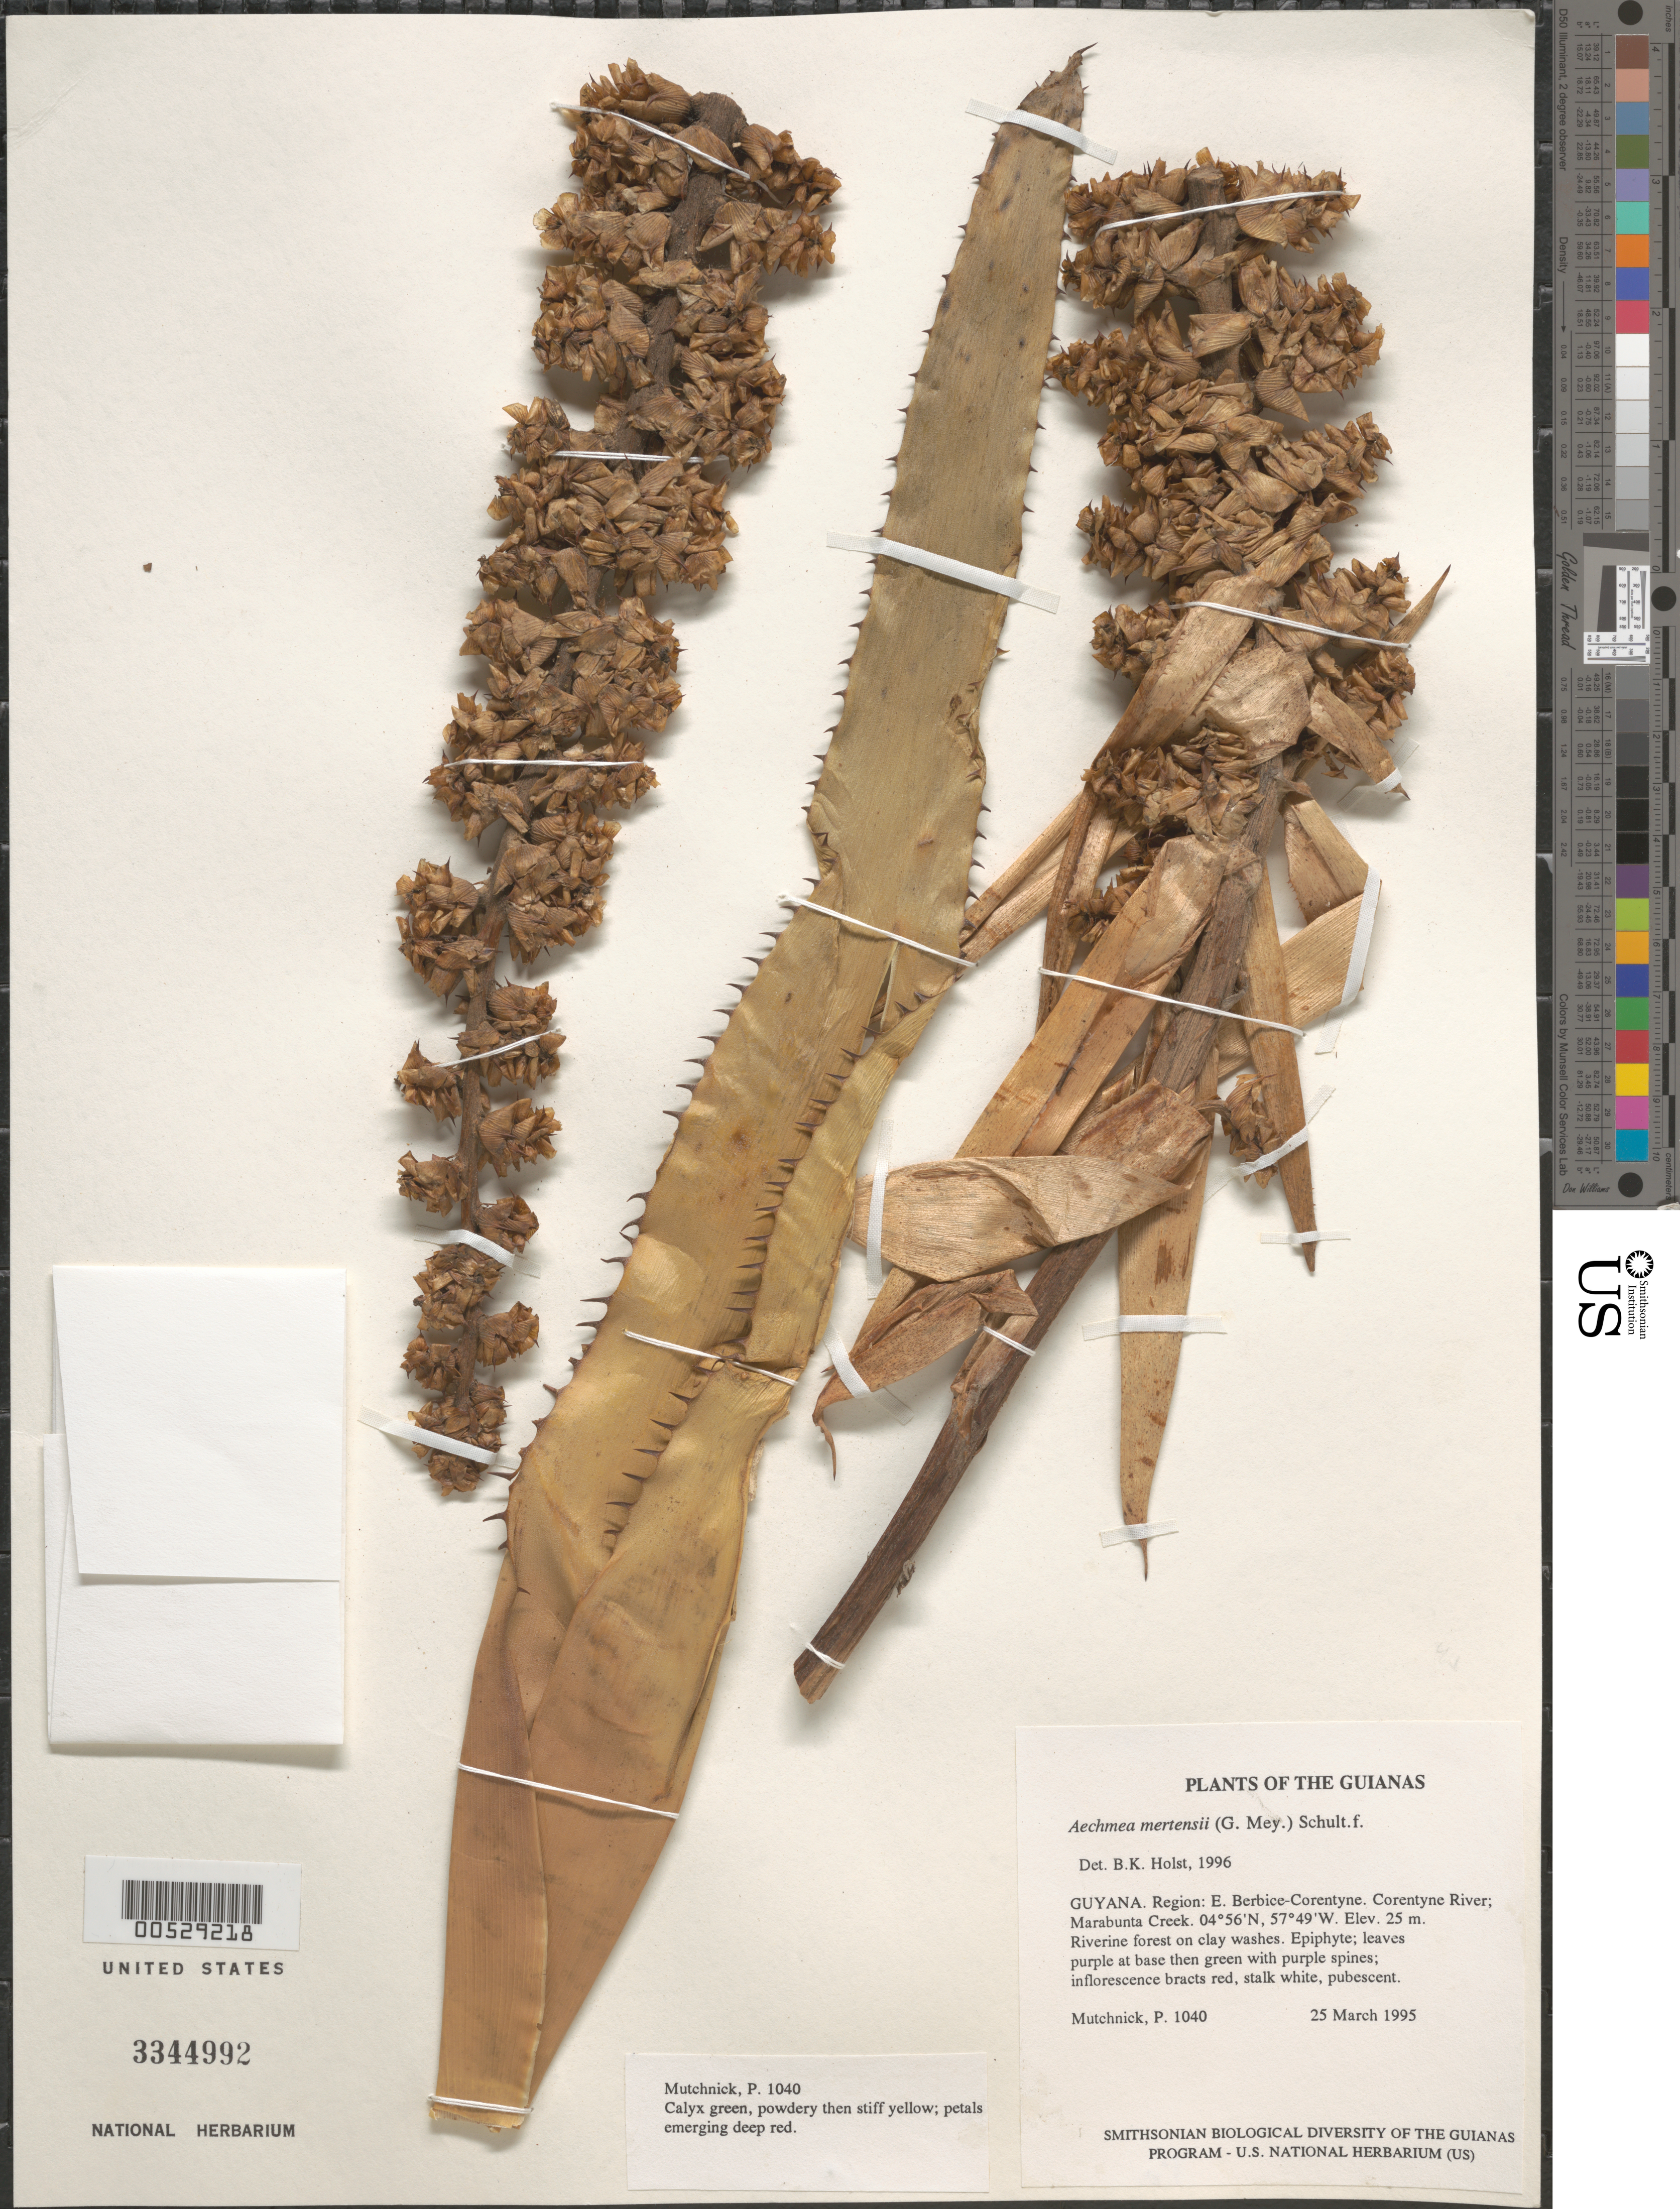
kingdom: Plantae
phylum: Tracheophyta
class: Liliopsida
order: Poales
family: Bromeliaceae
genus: Aechmea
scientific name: Aechmea mertensii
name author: (G. Mey.) Schult. & Schult. f.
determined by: Holst, Bruce K.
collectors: P. Mutchnick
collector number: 1040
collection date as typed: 25 March 1995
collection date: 1995-03-25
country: Guyana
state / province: E. Berbice-Corentyne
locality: Corentyne River; Marabunta Creek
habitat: Riverine forest on clay washes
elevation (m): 25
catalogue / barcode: US 3344992